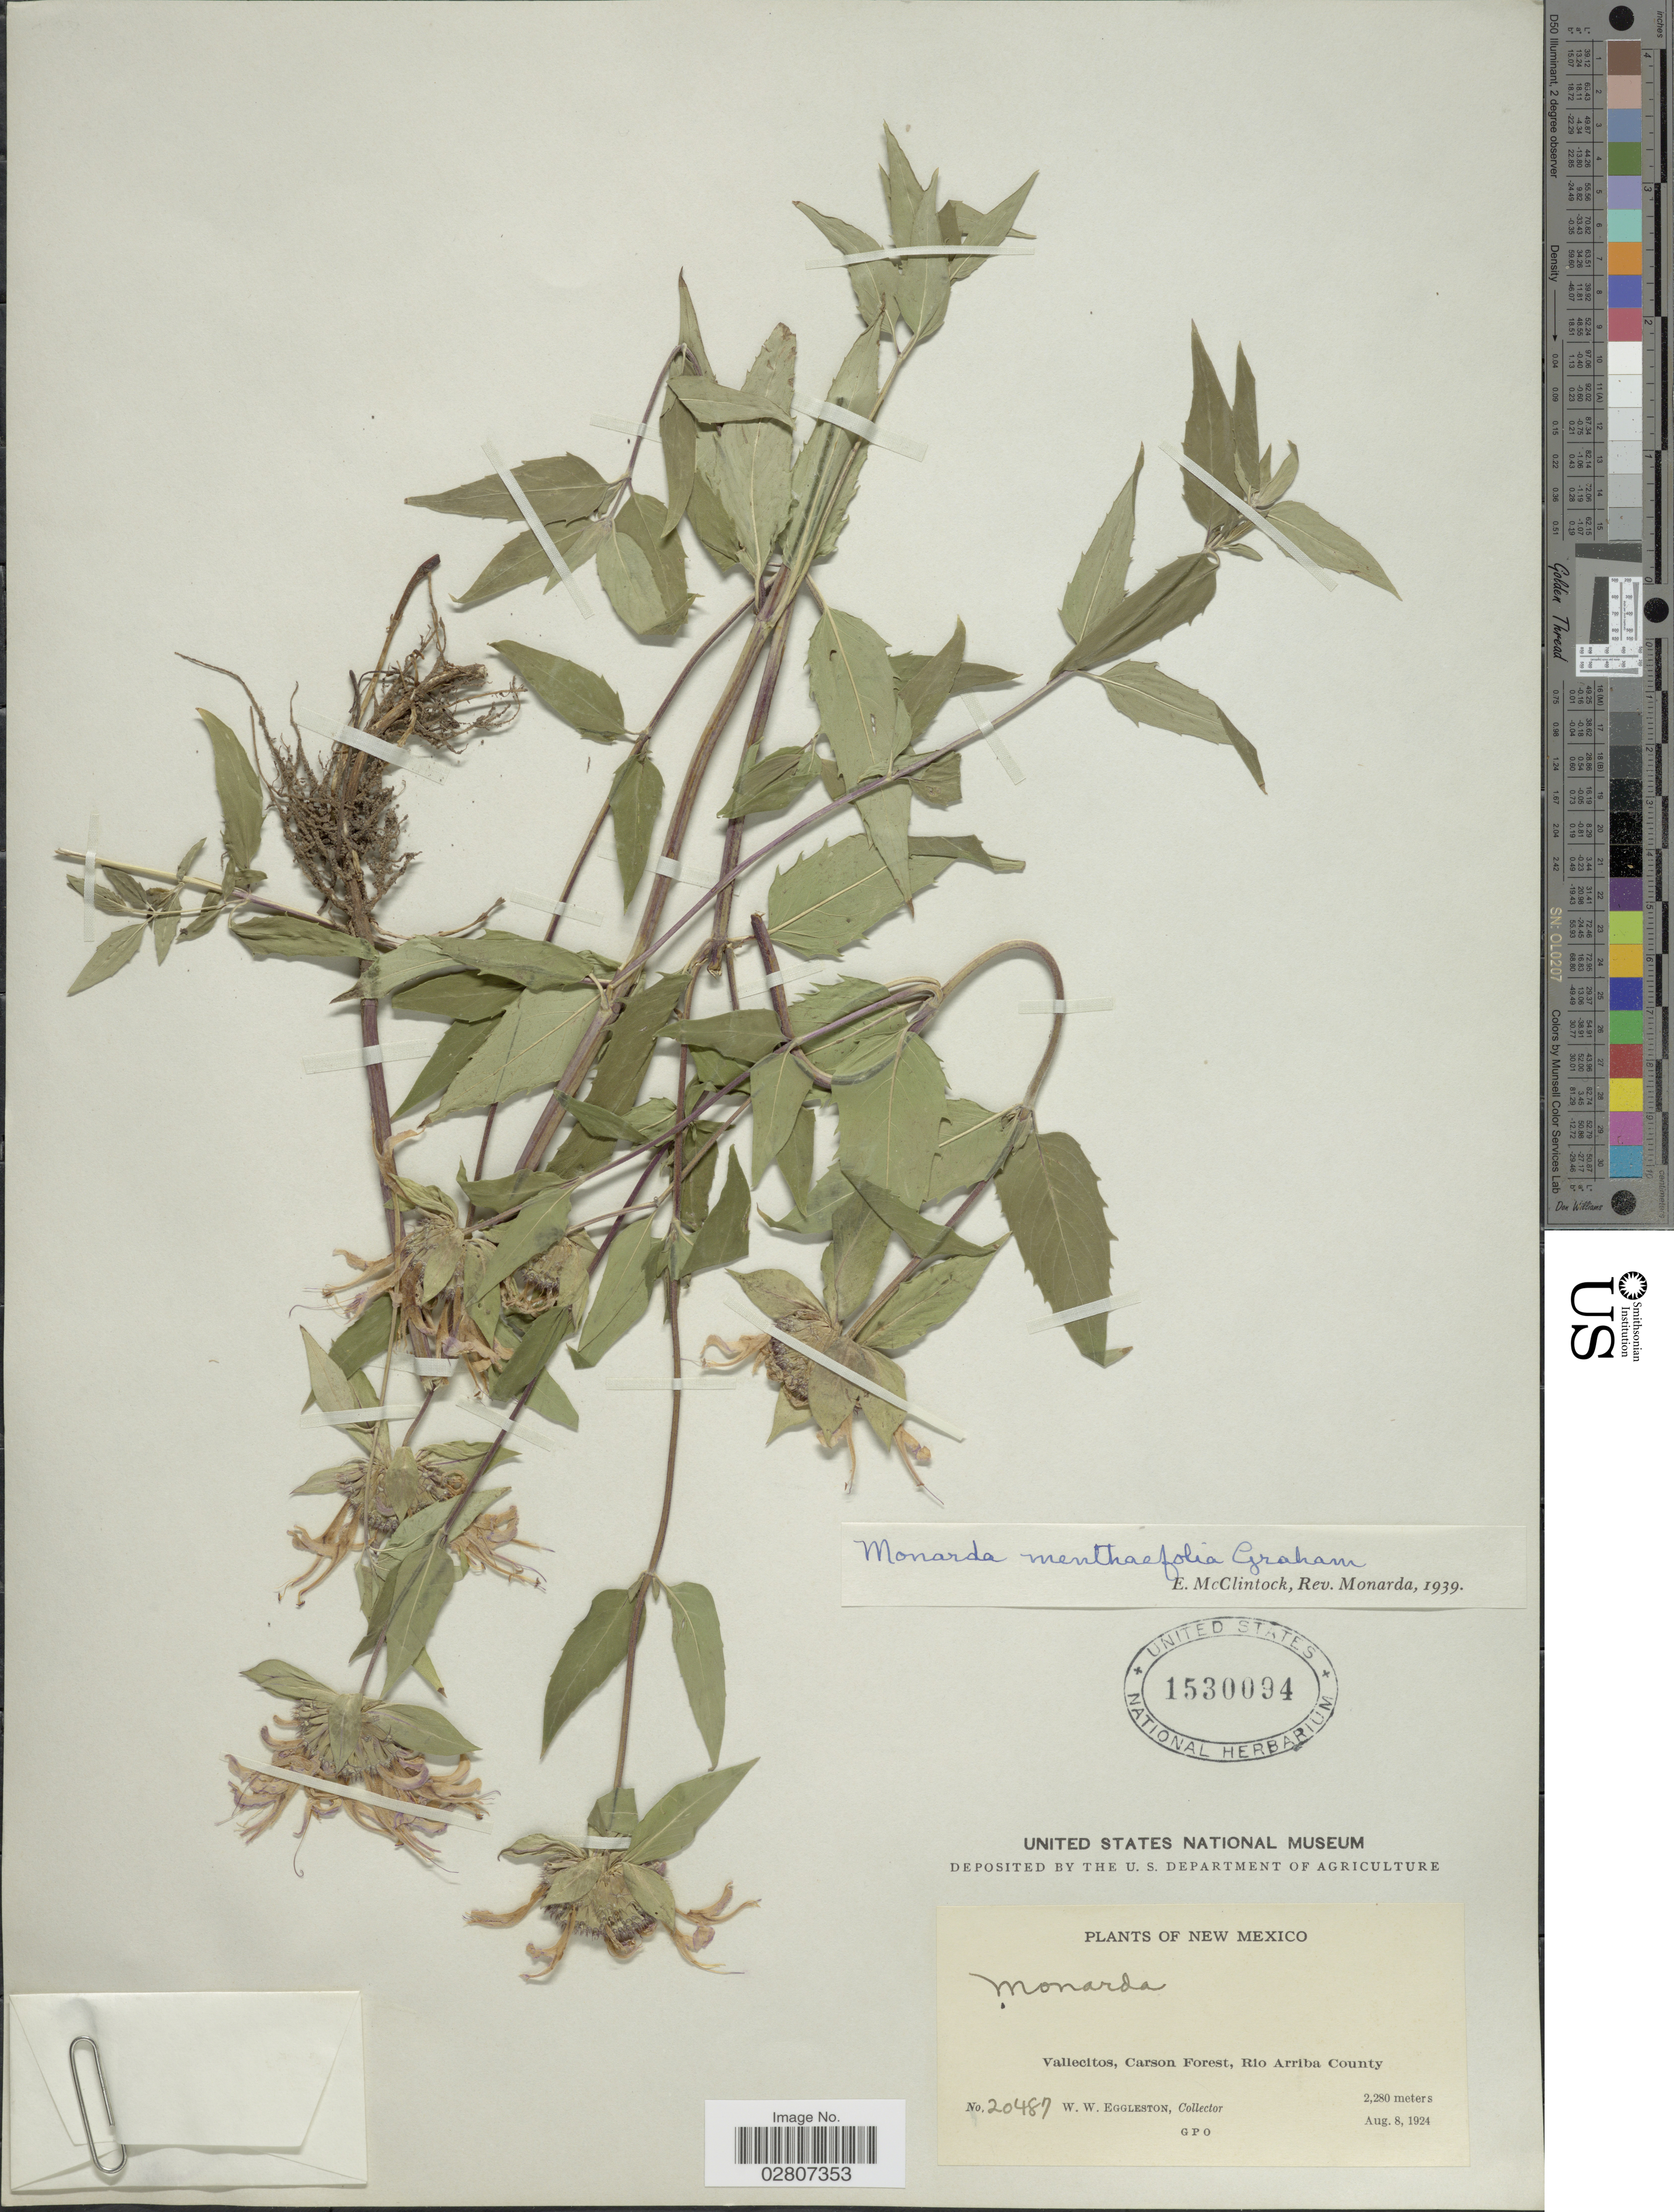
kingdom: Plantae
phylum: Tracheophyta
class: Magnoliopsida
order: Lamiales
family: Lamiaceae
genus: Monarda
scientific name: Monarda fistulosa var. mollis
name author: (L.) L.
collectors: W. W. Eggleston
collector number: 20487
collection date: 1924-08-08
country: United States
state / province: New Mexico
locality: Vallecitos, Carson Forest, Rio Arriba County.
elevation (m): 2280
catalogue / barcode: US 1530094